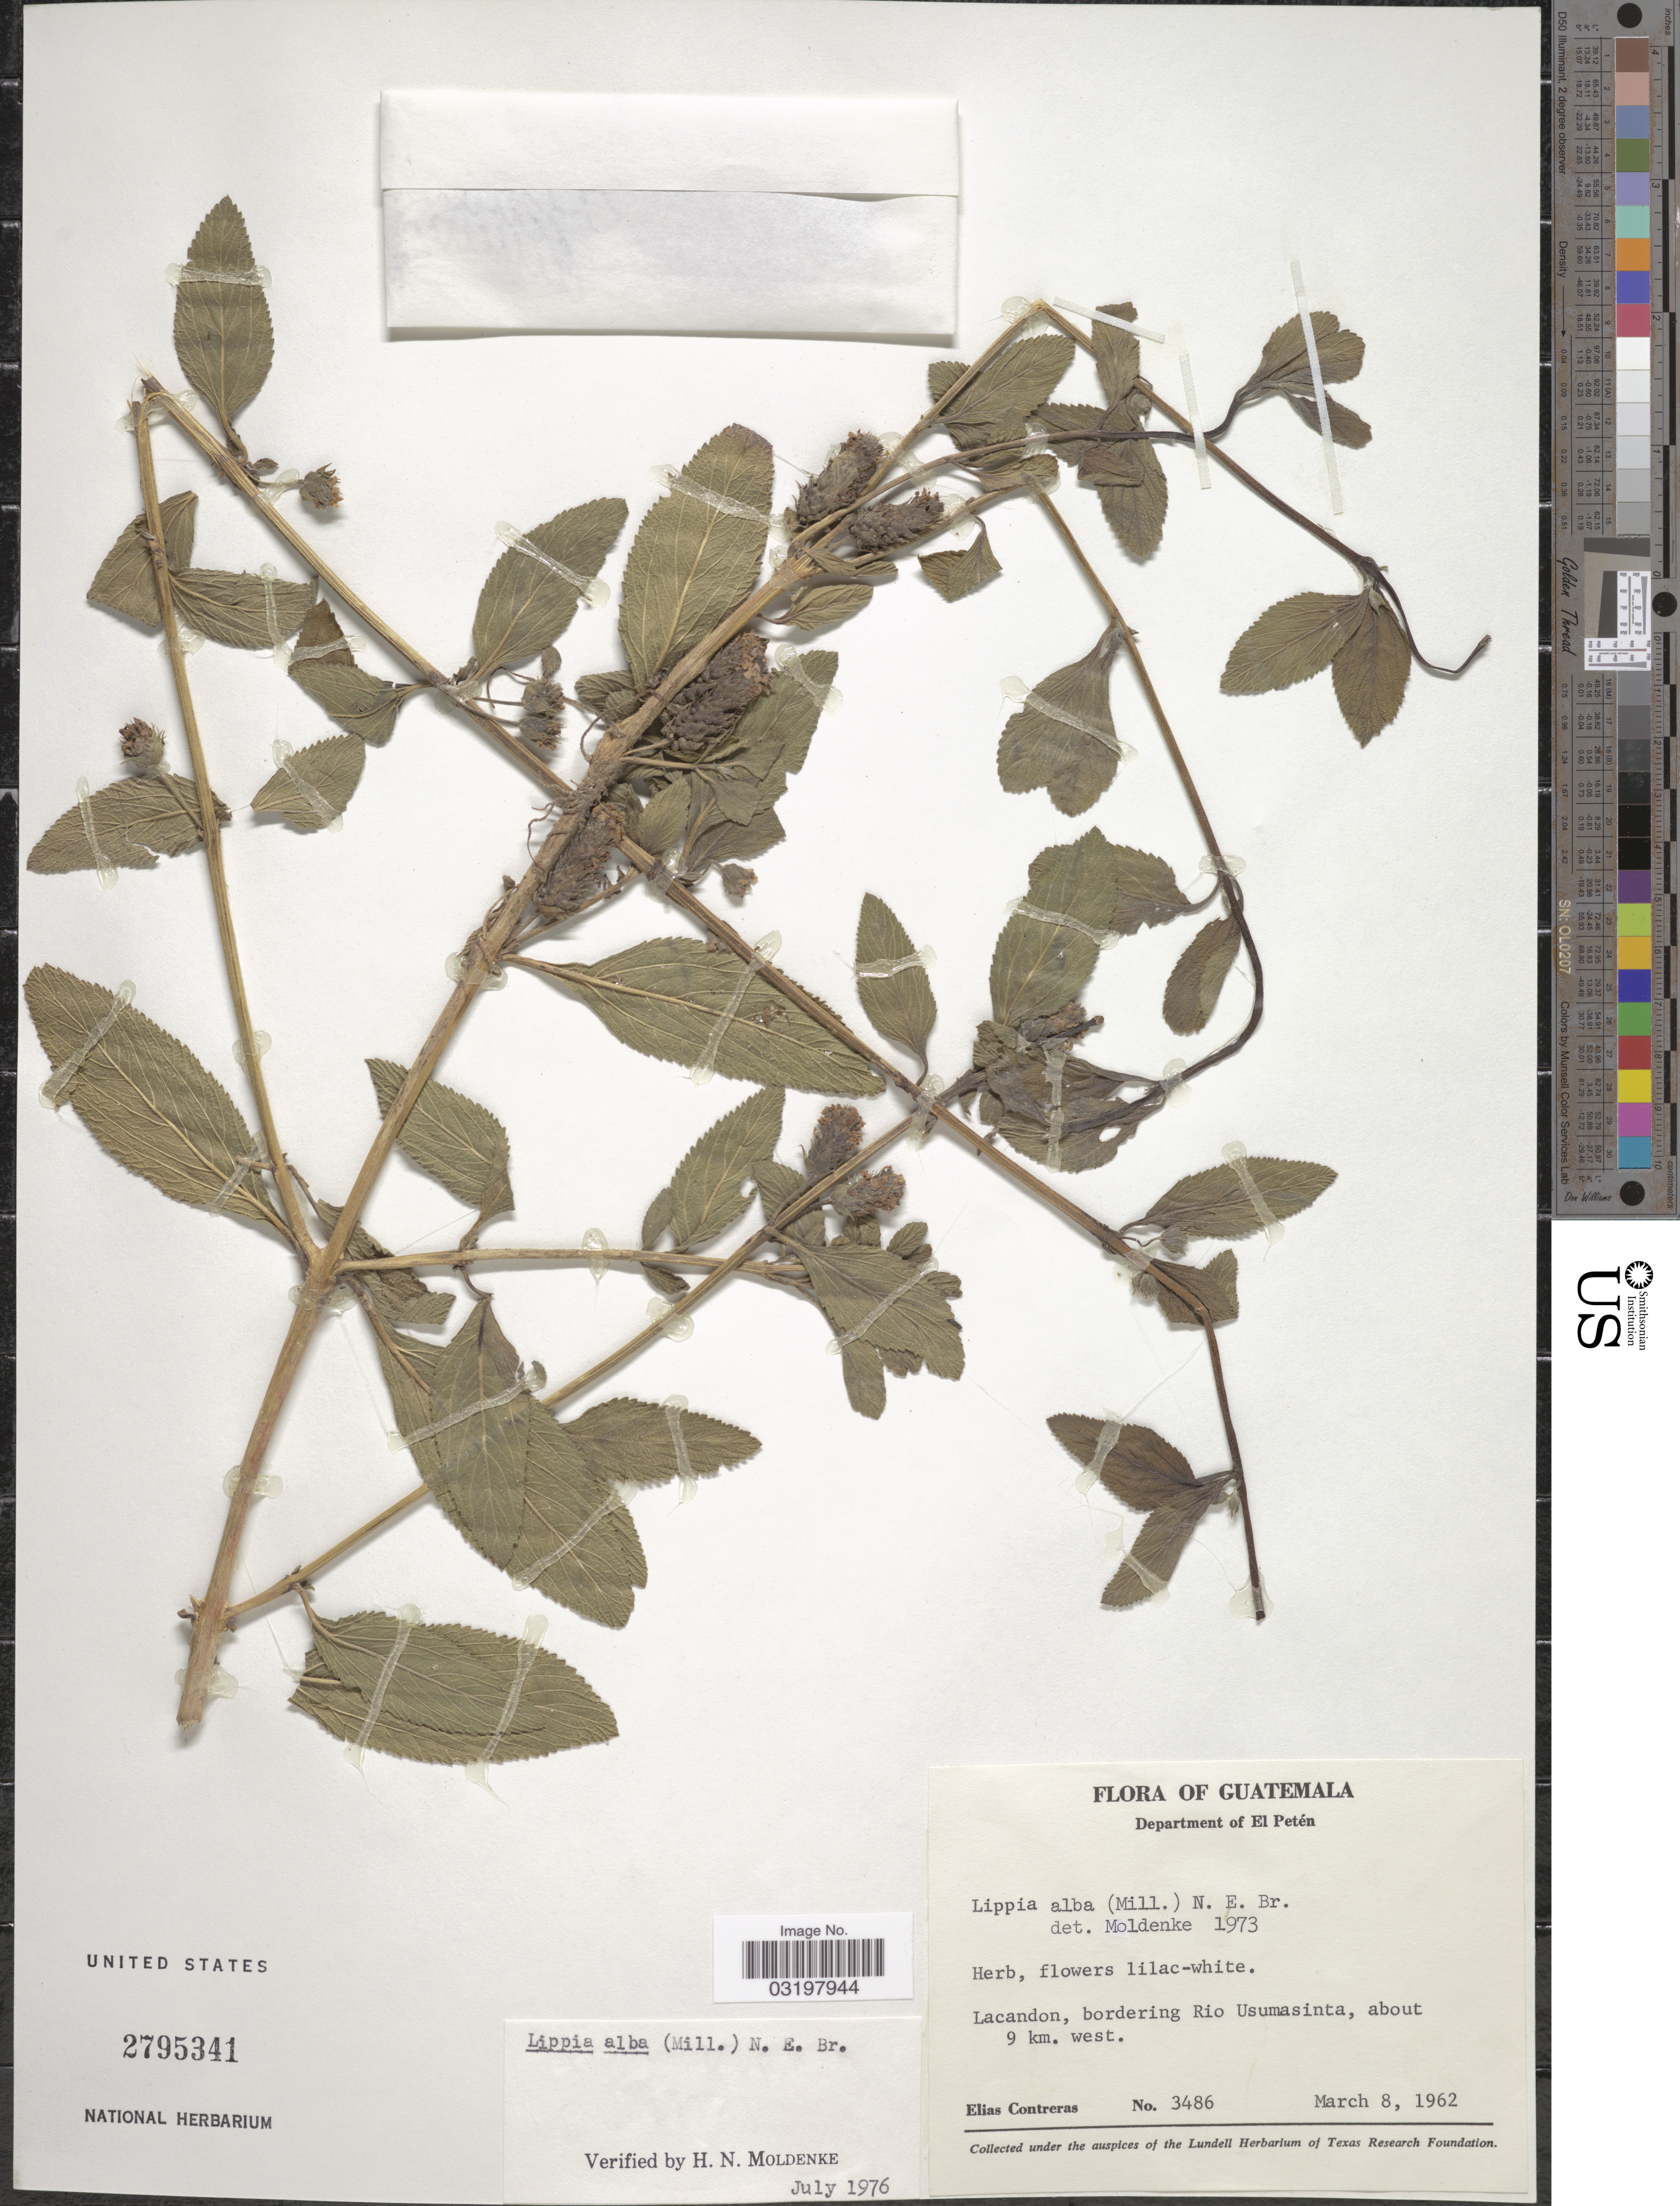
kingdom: Plantae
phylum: Tracheophyta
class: Magnoliopsida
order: Lamiales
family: Verbenaceae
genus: Lippia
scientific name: Lippia alba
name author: (Mill.) N.E. Br. ex Britton & P. Wilson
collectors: E. Contreras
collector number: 3486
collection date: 1962-03-08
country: Guatemala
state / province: El Petén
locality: Department of El Petén. Lacandon, bordering Rio Usumasinta, about 9 km. west.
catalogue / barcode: US 2795341